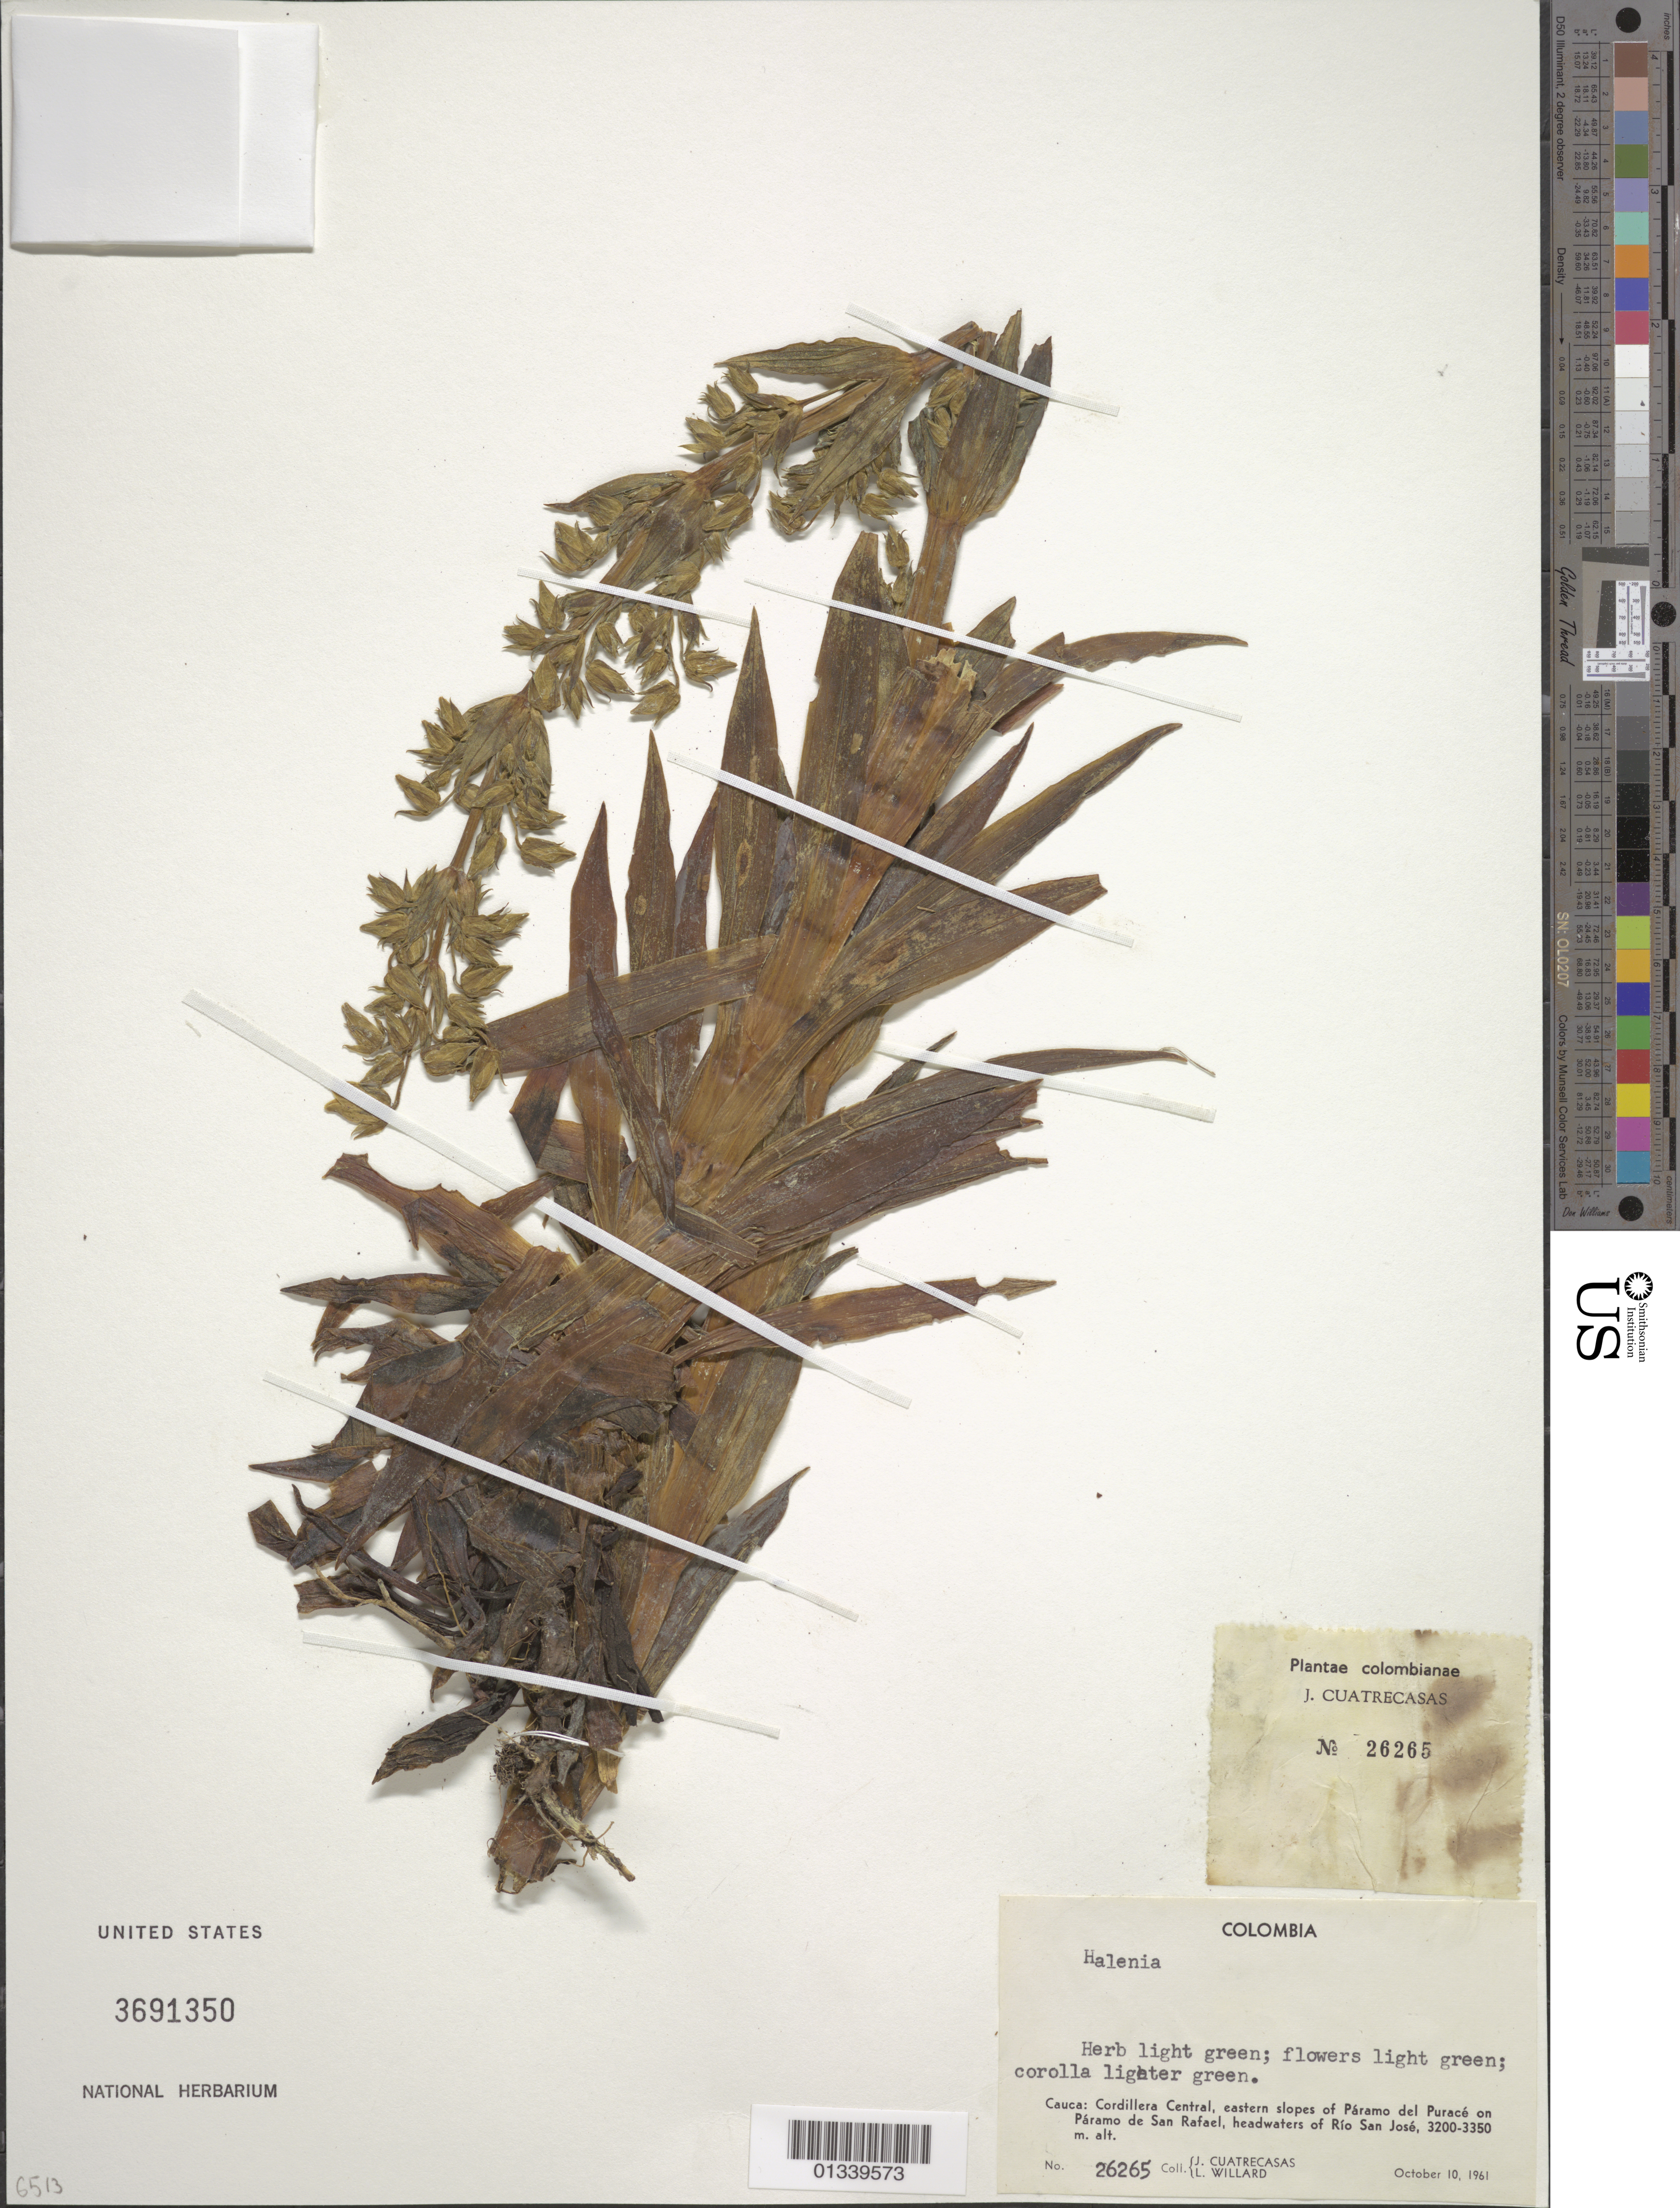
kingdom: Plantae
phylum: Tracheophyta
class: Magnoliopsida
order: Gentianales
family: Gentianaceae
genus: Halenia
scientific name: Halenia sp.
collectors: J. Cuatrecasas & L. Willard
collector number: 26265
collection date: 1961-10-10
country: Colombia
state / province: Cauca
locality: Cordillera Central, eastern slopes of Paramo del Purace on Paramo de San Rafael, headwaters of Rio San Jose.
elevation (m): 3200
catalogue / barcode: US 3691350